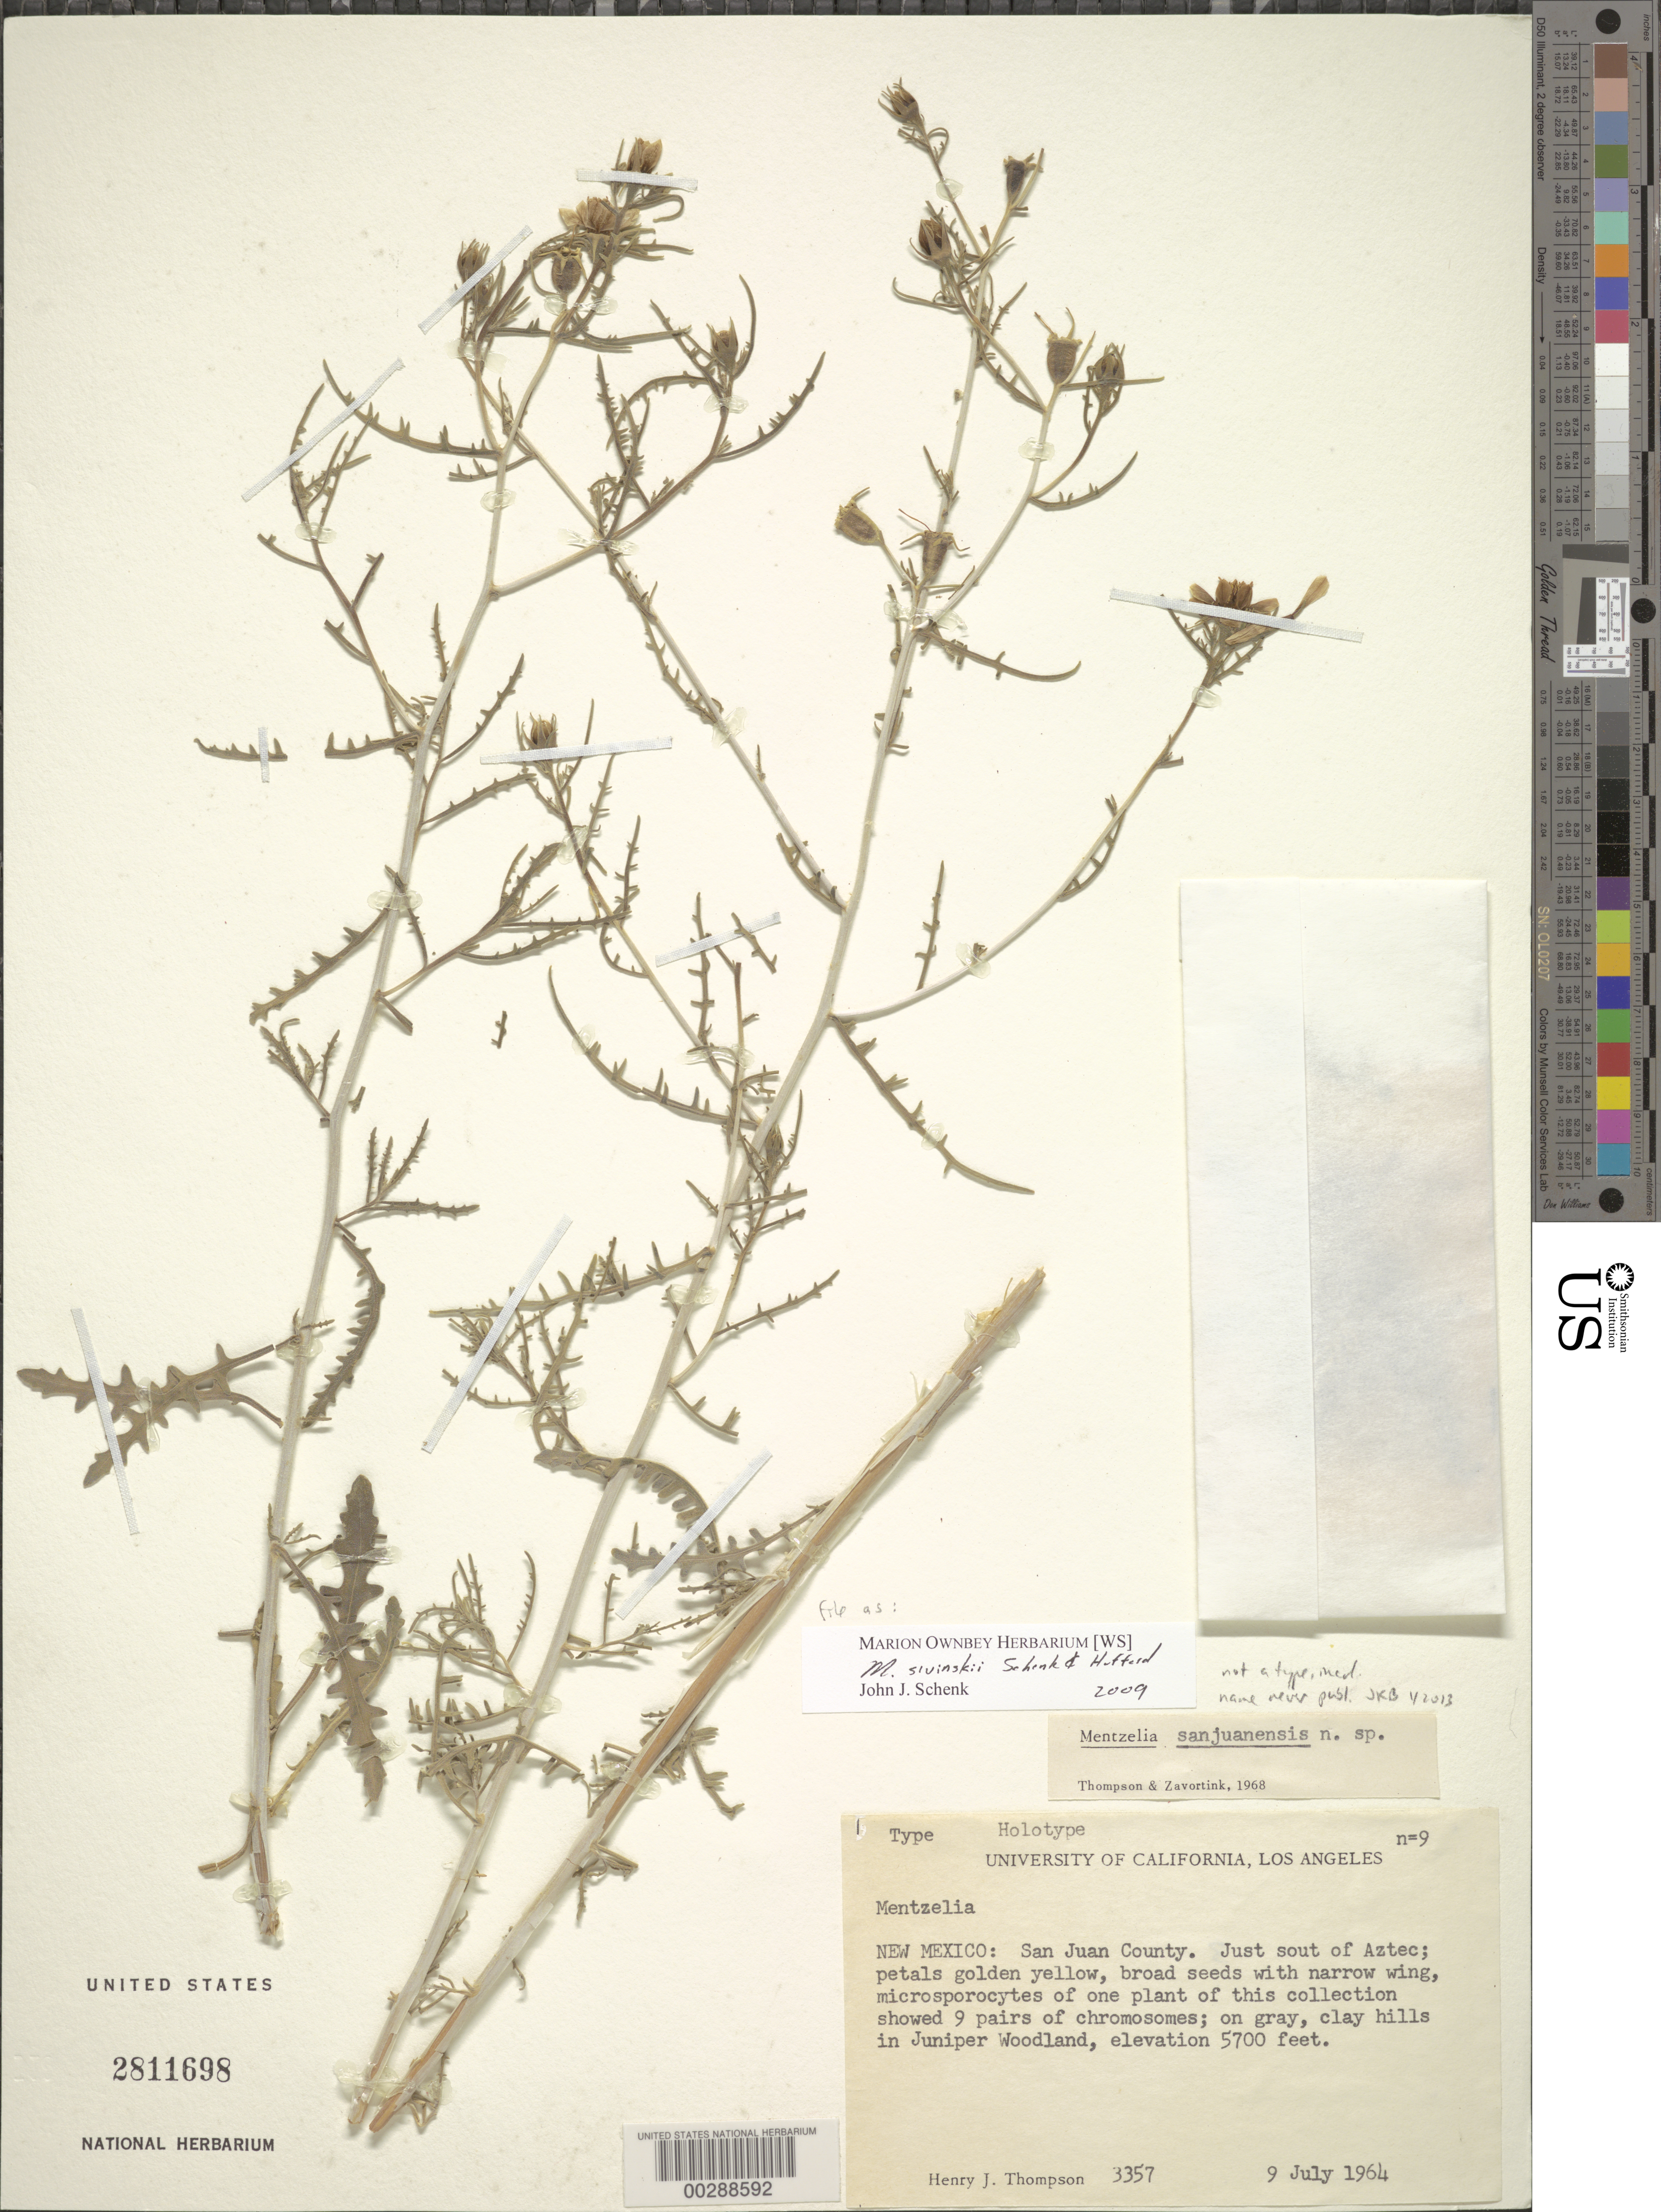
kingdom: Plantae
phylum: Tracheophyta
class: Magnoliopsida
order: Cornales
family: Loasaceae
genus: Mentzelia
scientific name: Mentzelia sivinskii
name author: J.J. Schenk & L. Hufford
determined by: Schenk, John J.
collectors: H. J. Thompson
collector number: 3357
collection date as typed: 09 Jul 1964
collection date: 1964-07-09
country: United States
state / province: New Mexico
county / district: San Juan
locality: Just S of Aztec.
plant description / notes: Annotated by Thompson & Zavortink (1968) as holotype of "Mentzelia sanjuanensis", ined. name never published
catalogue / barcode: US 2811698